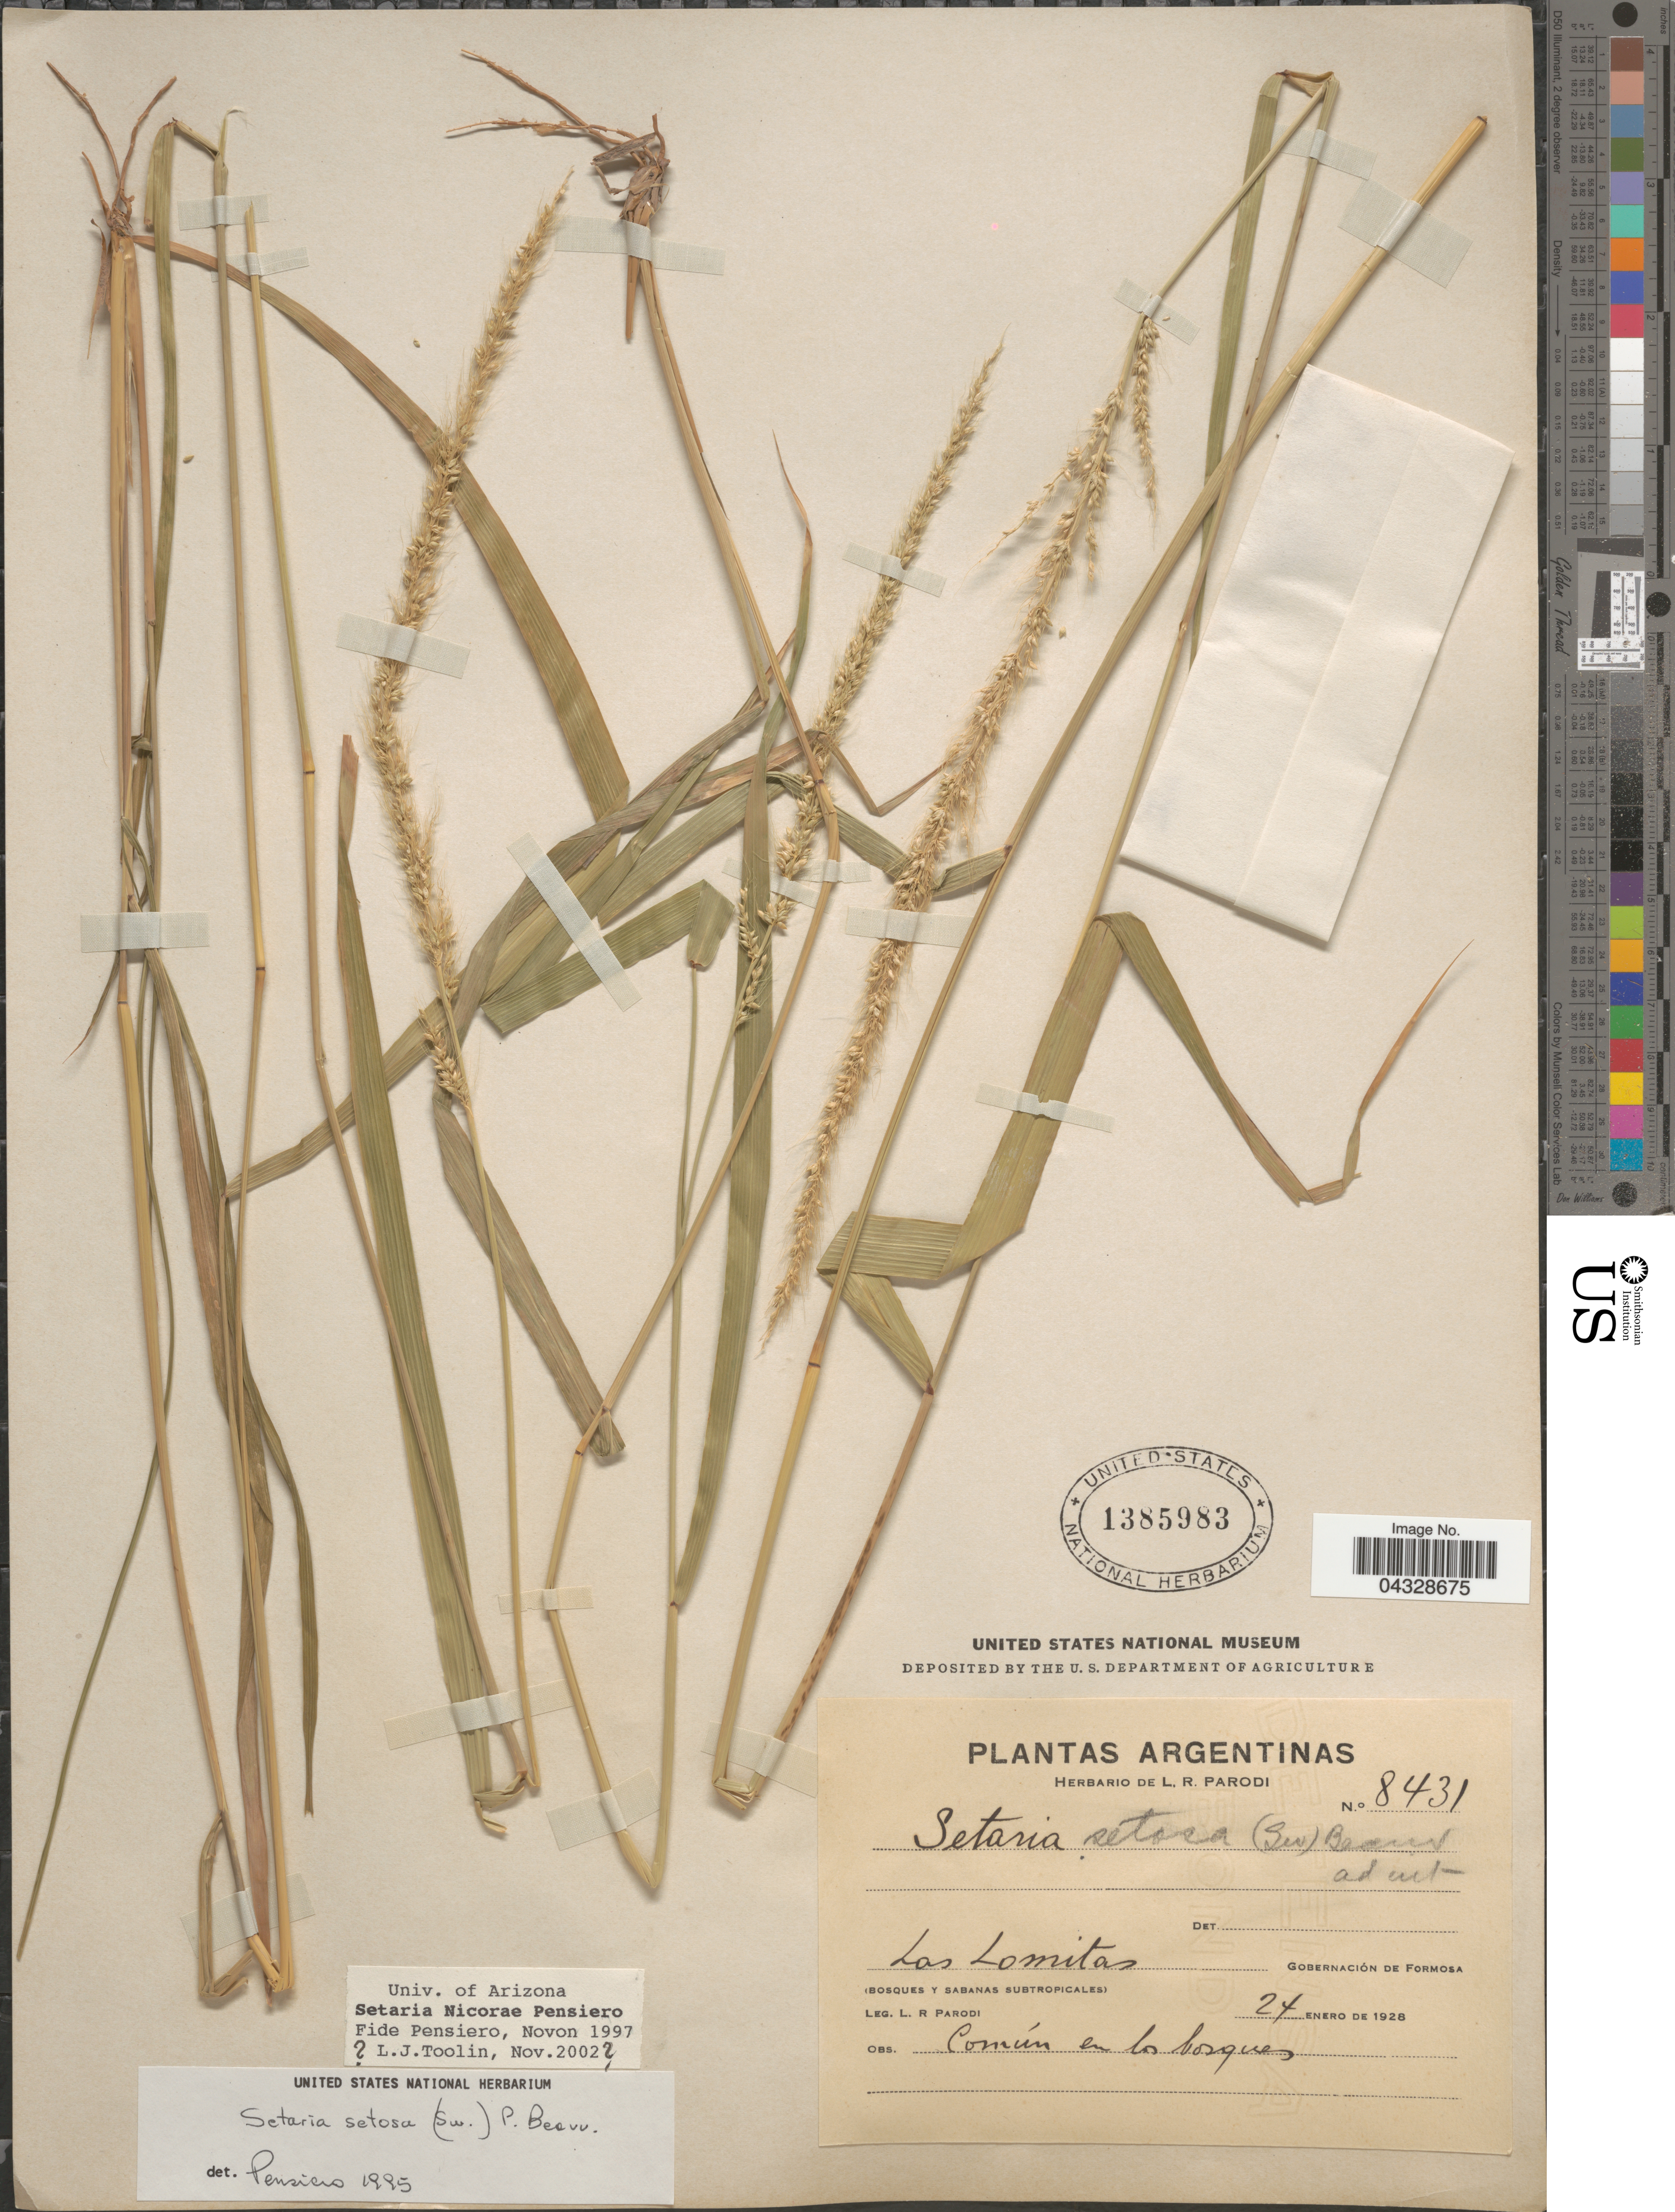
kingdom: Plantae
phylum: Tracheophyta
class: Liliopsida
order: Poales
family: Poaceae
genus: Setaria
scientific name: Setaria setosa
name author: (Sw.) P. Beauv.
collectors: L. R. Parodi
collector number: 8431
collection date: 1928-01-24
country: Argentina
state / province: Formosa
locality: Las Lomitas. Gobernación de Formosa.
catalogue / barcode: US 1385983